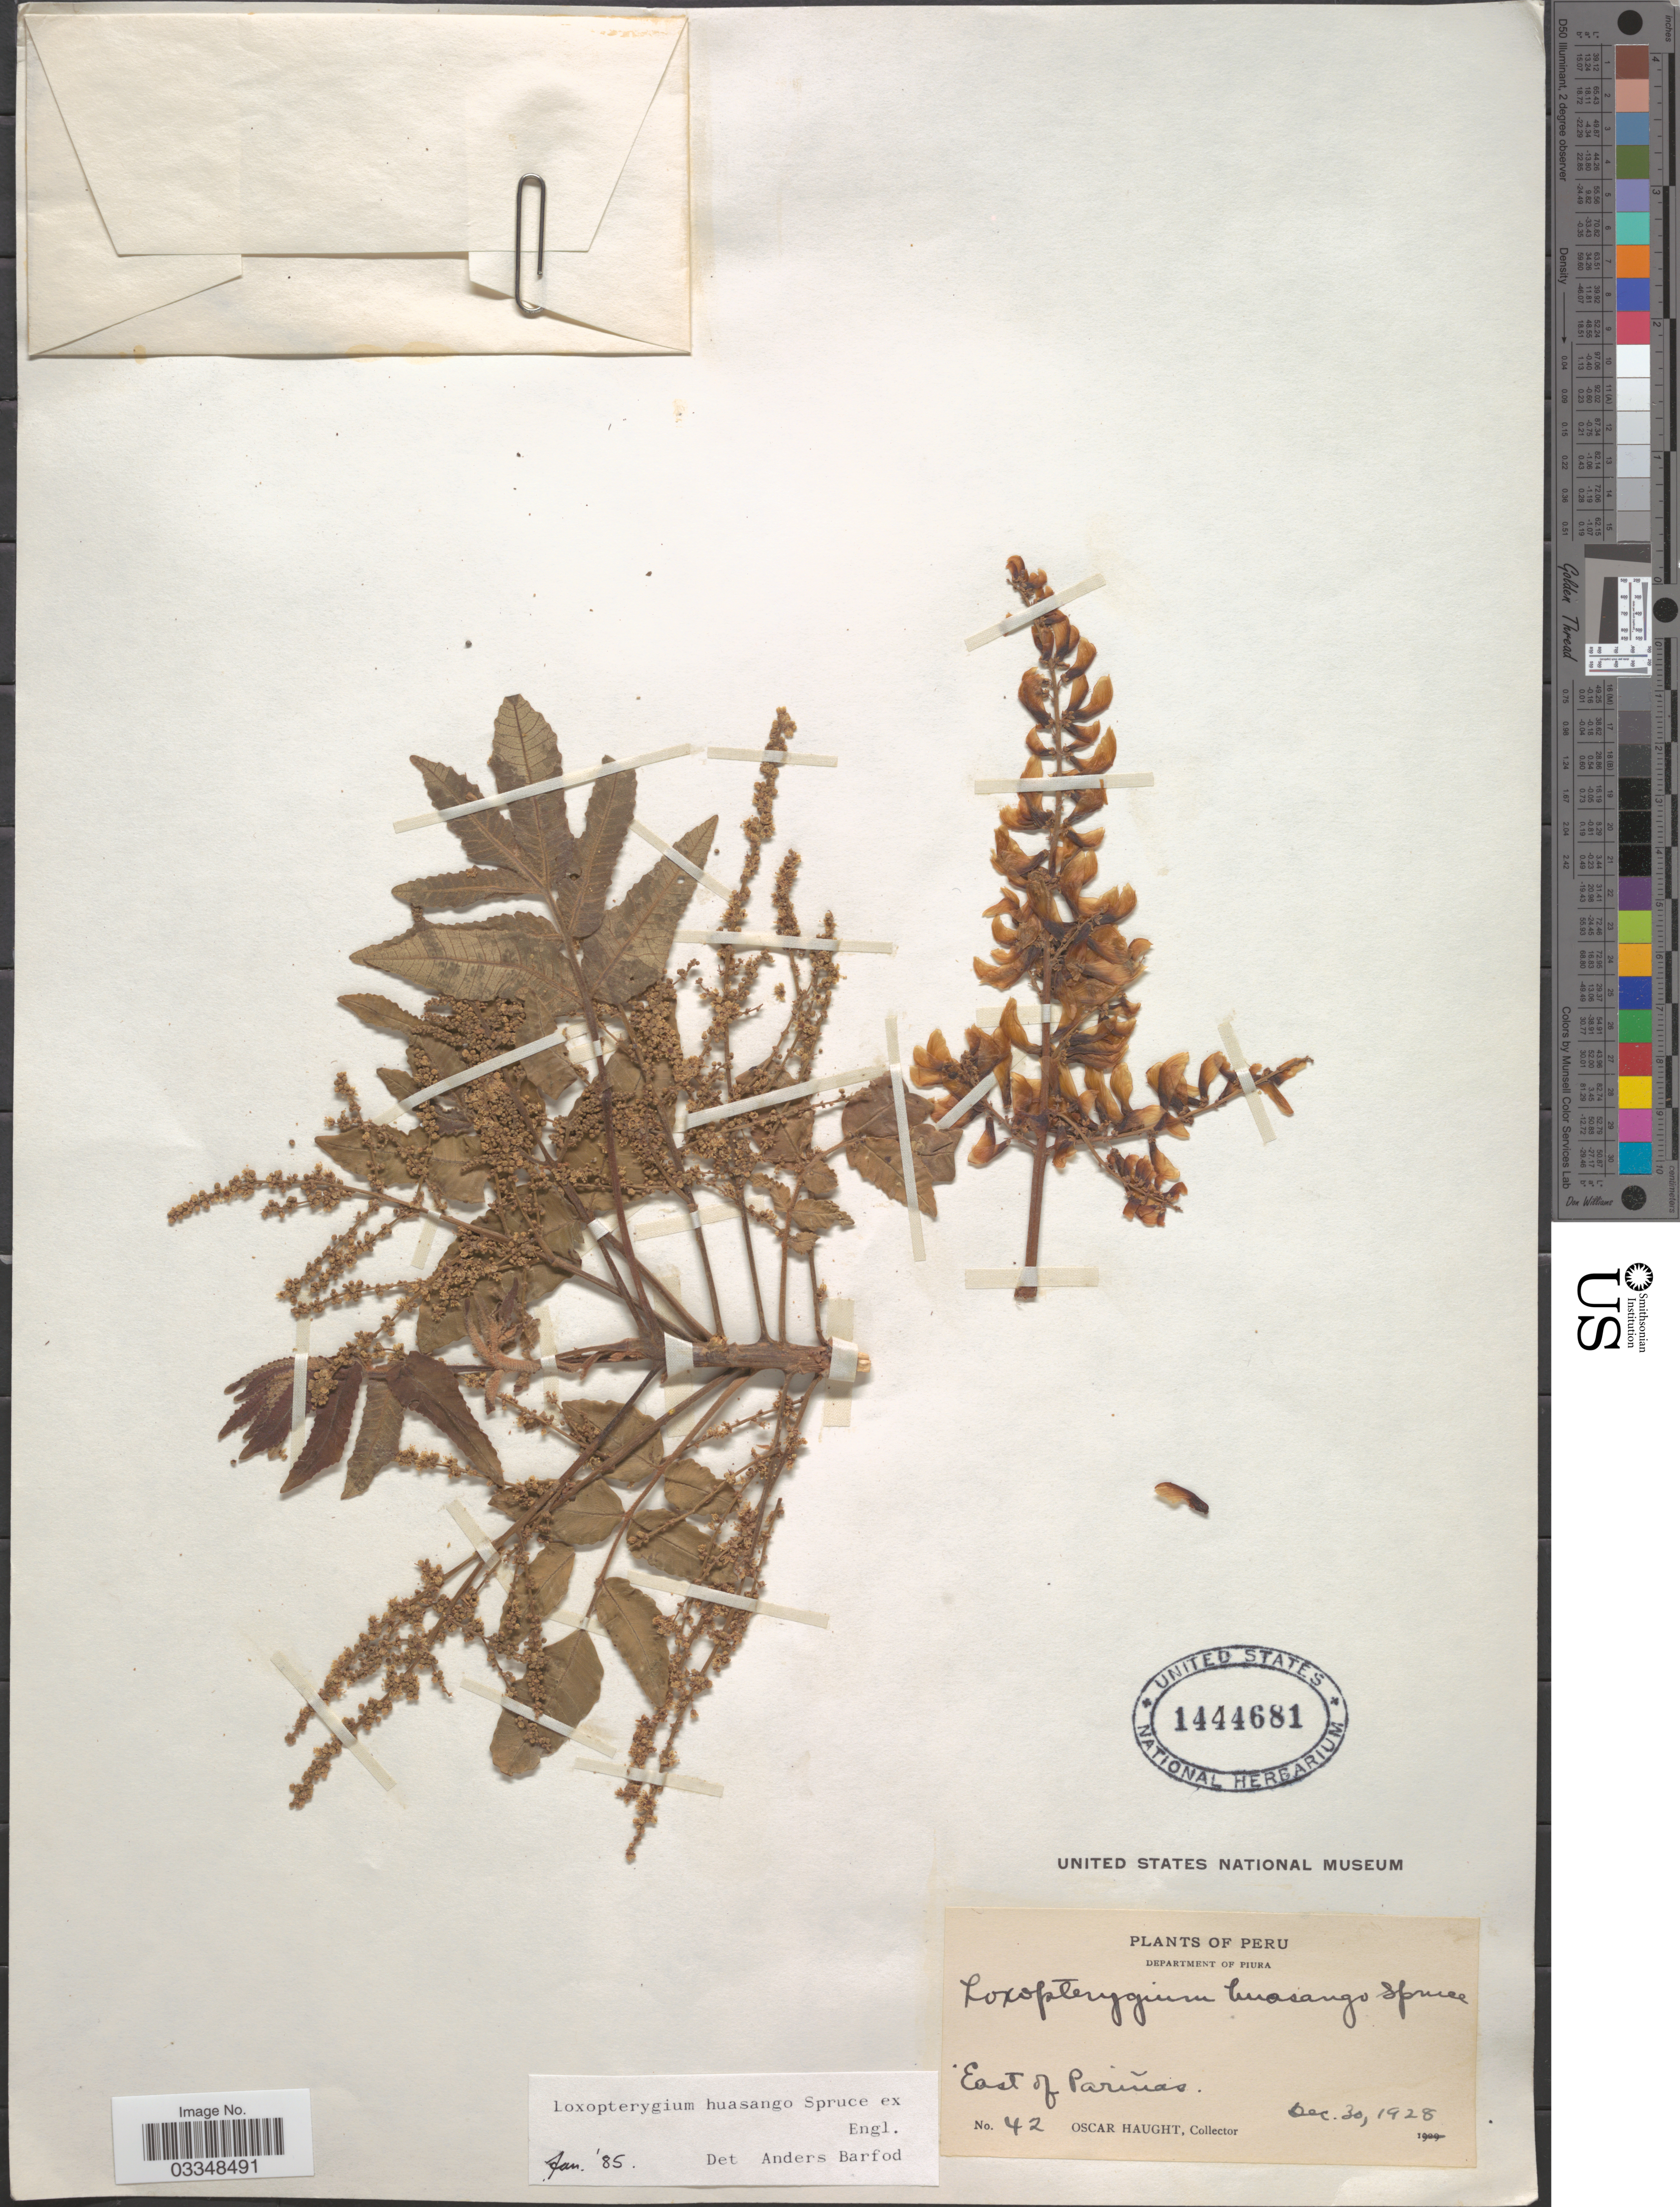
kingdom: Plantae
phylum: Tracheophyta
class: Magnoliopsida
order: Sapindales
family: Anacardiaceae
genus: Loxopterygium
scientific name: Loxopterygium huasango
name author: Spruce ex Engl.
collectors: O. L. Haught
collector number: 42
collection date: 1928-12-30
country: Peru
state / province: Piura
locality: Department of Piura. East of Pariñas.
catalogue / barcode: US 1444681